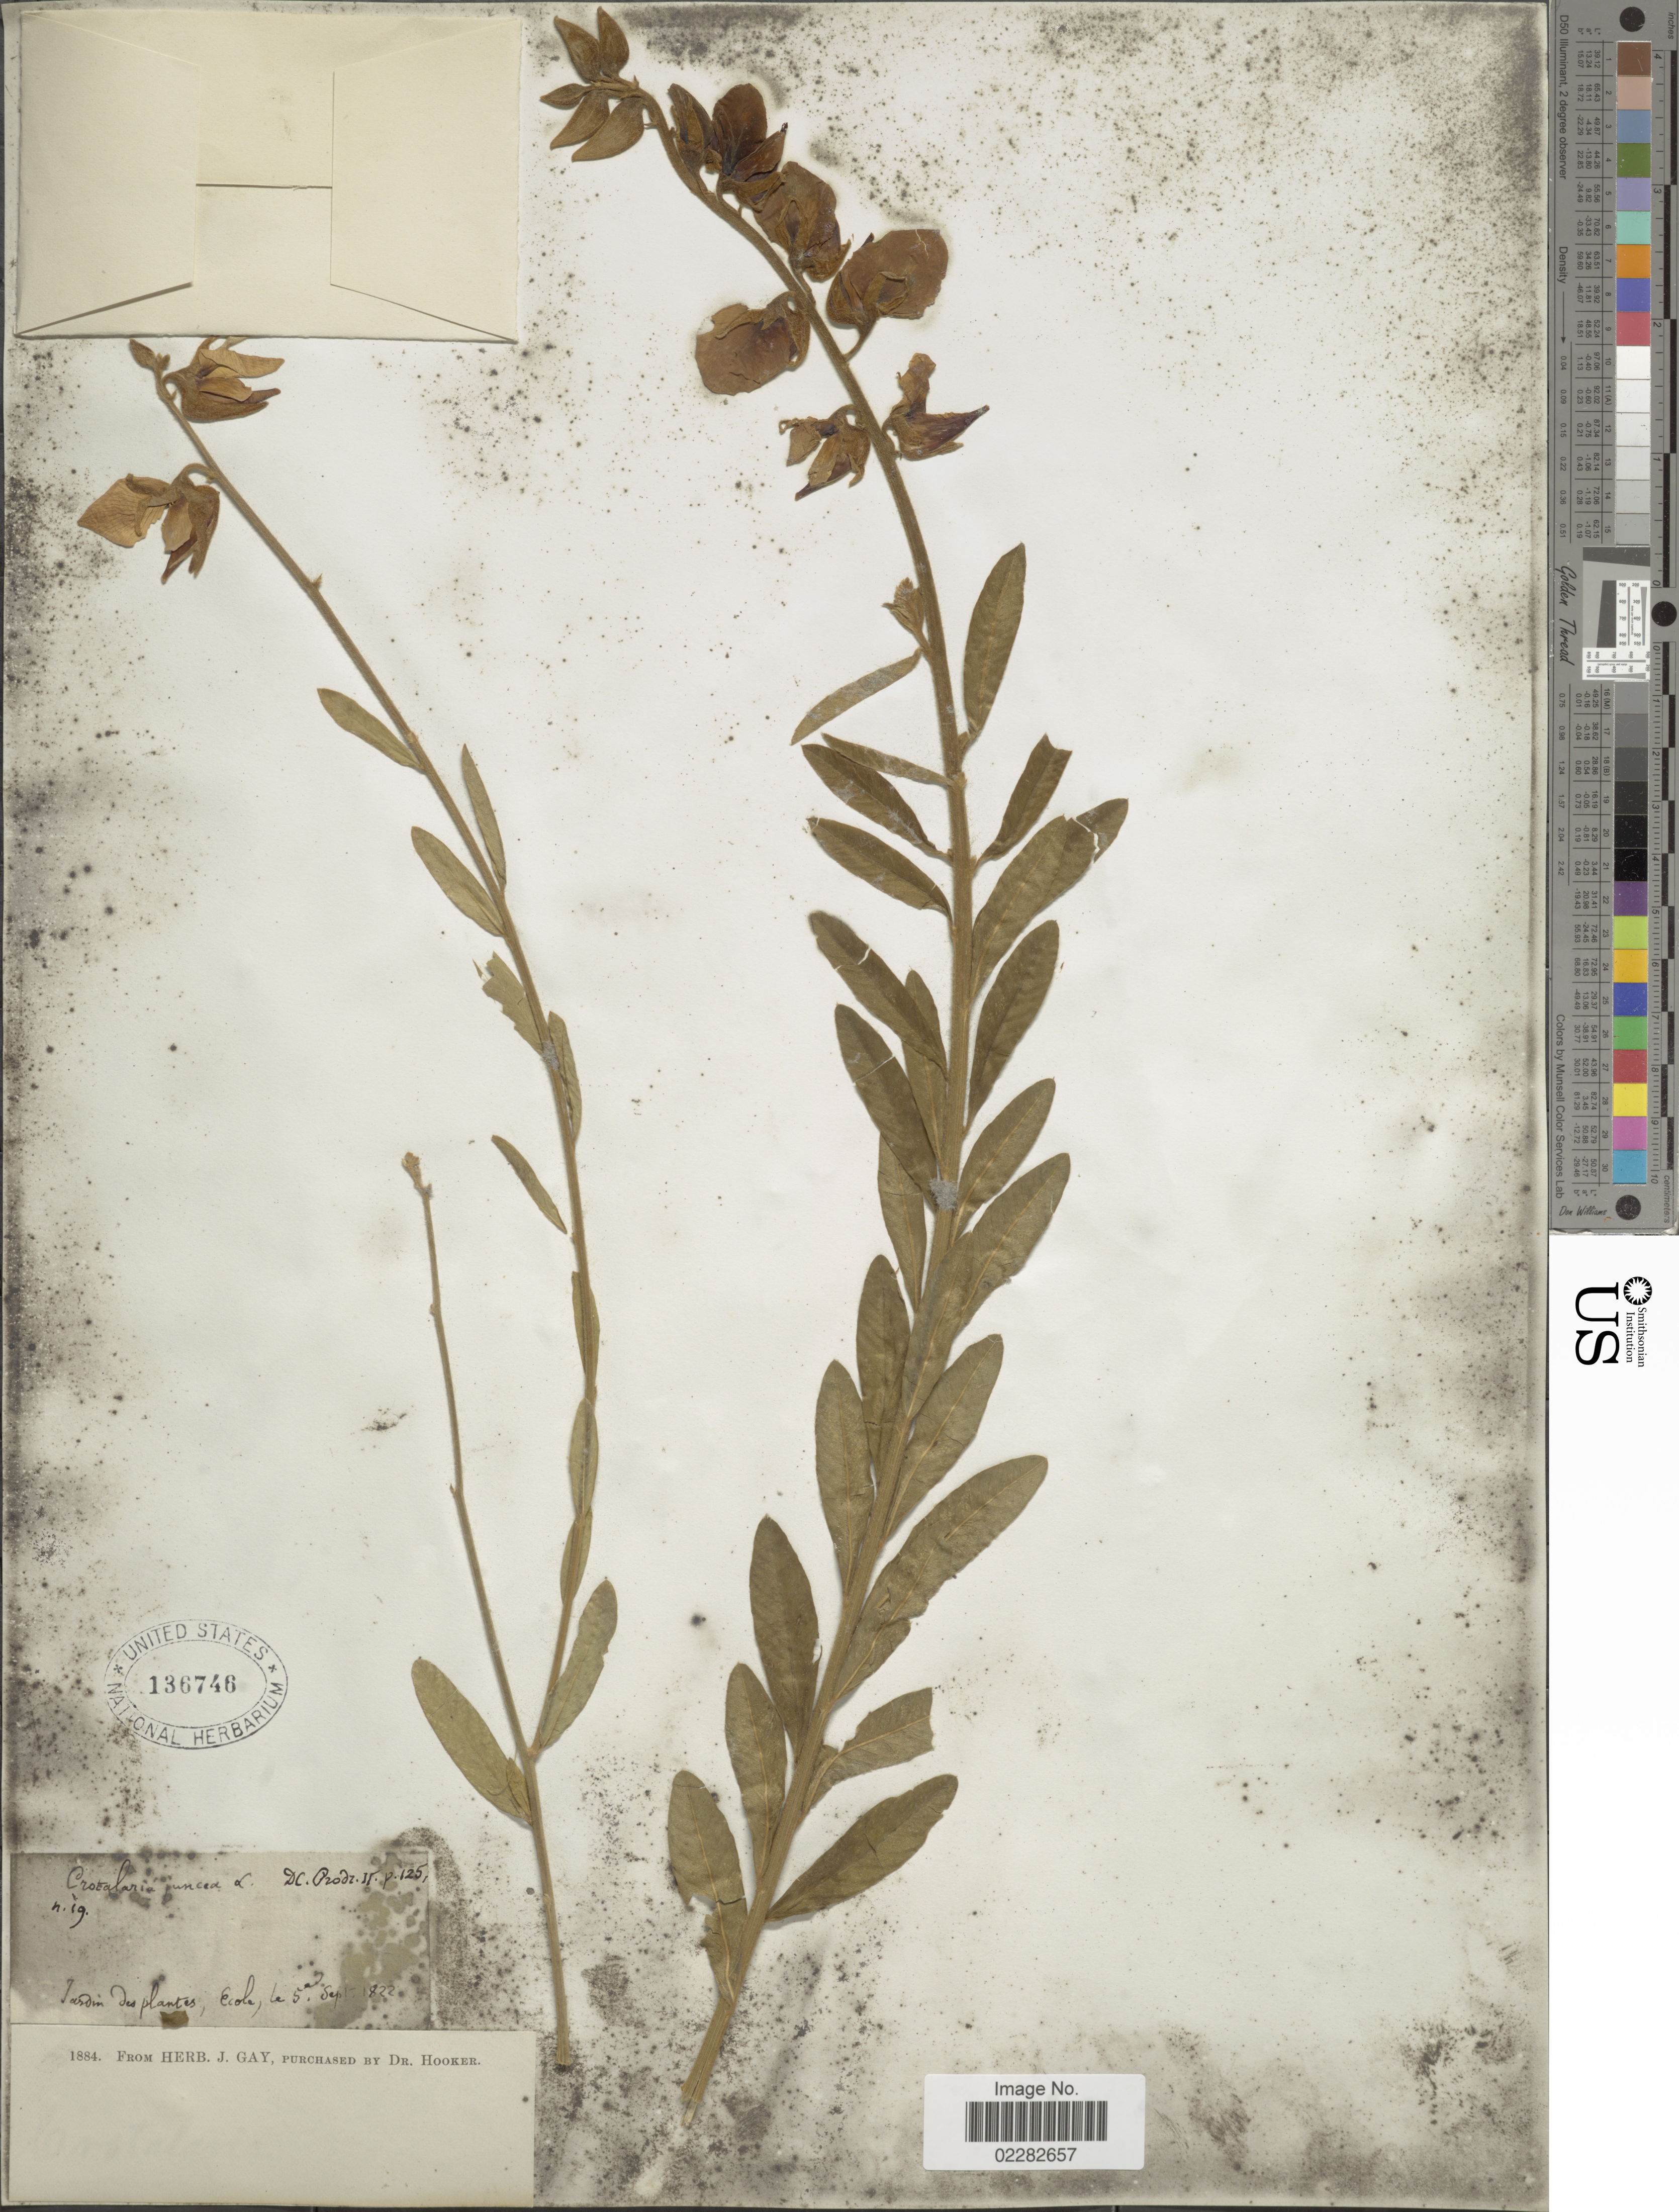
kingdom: Plantae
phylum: Tracheophyta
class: Magnoliopsida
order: Fabales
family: Fabaceae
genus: Crotalaria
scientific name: Crotalaria juncea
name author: L.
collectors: ex herb. J. Gay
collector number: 19?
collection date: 1822-09-05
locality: Jardin des plantes, Ecole.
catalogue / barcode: US 136746